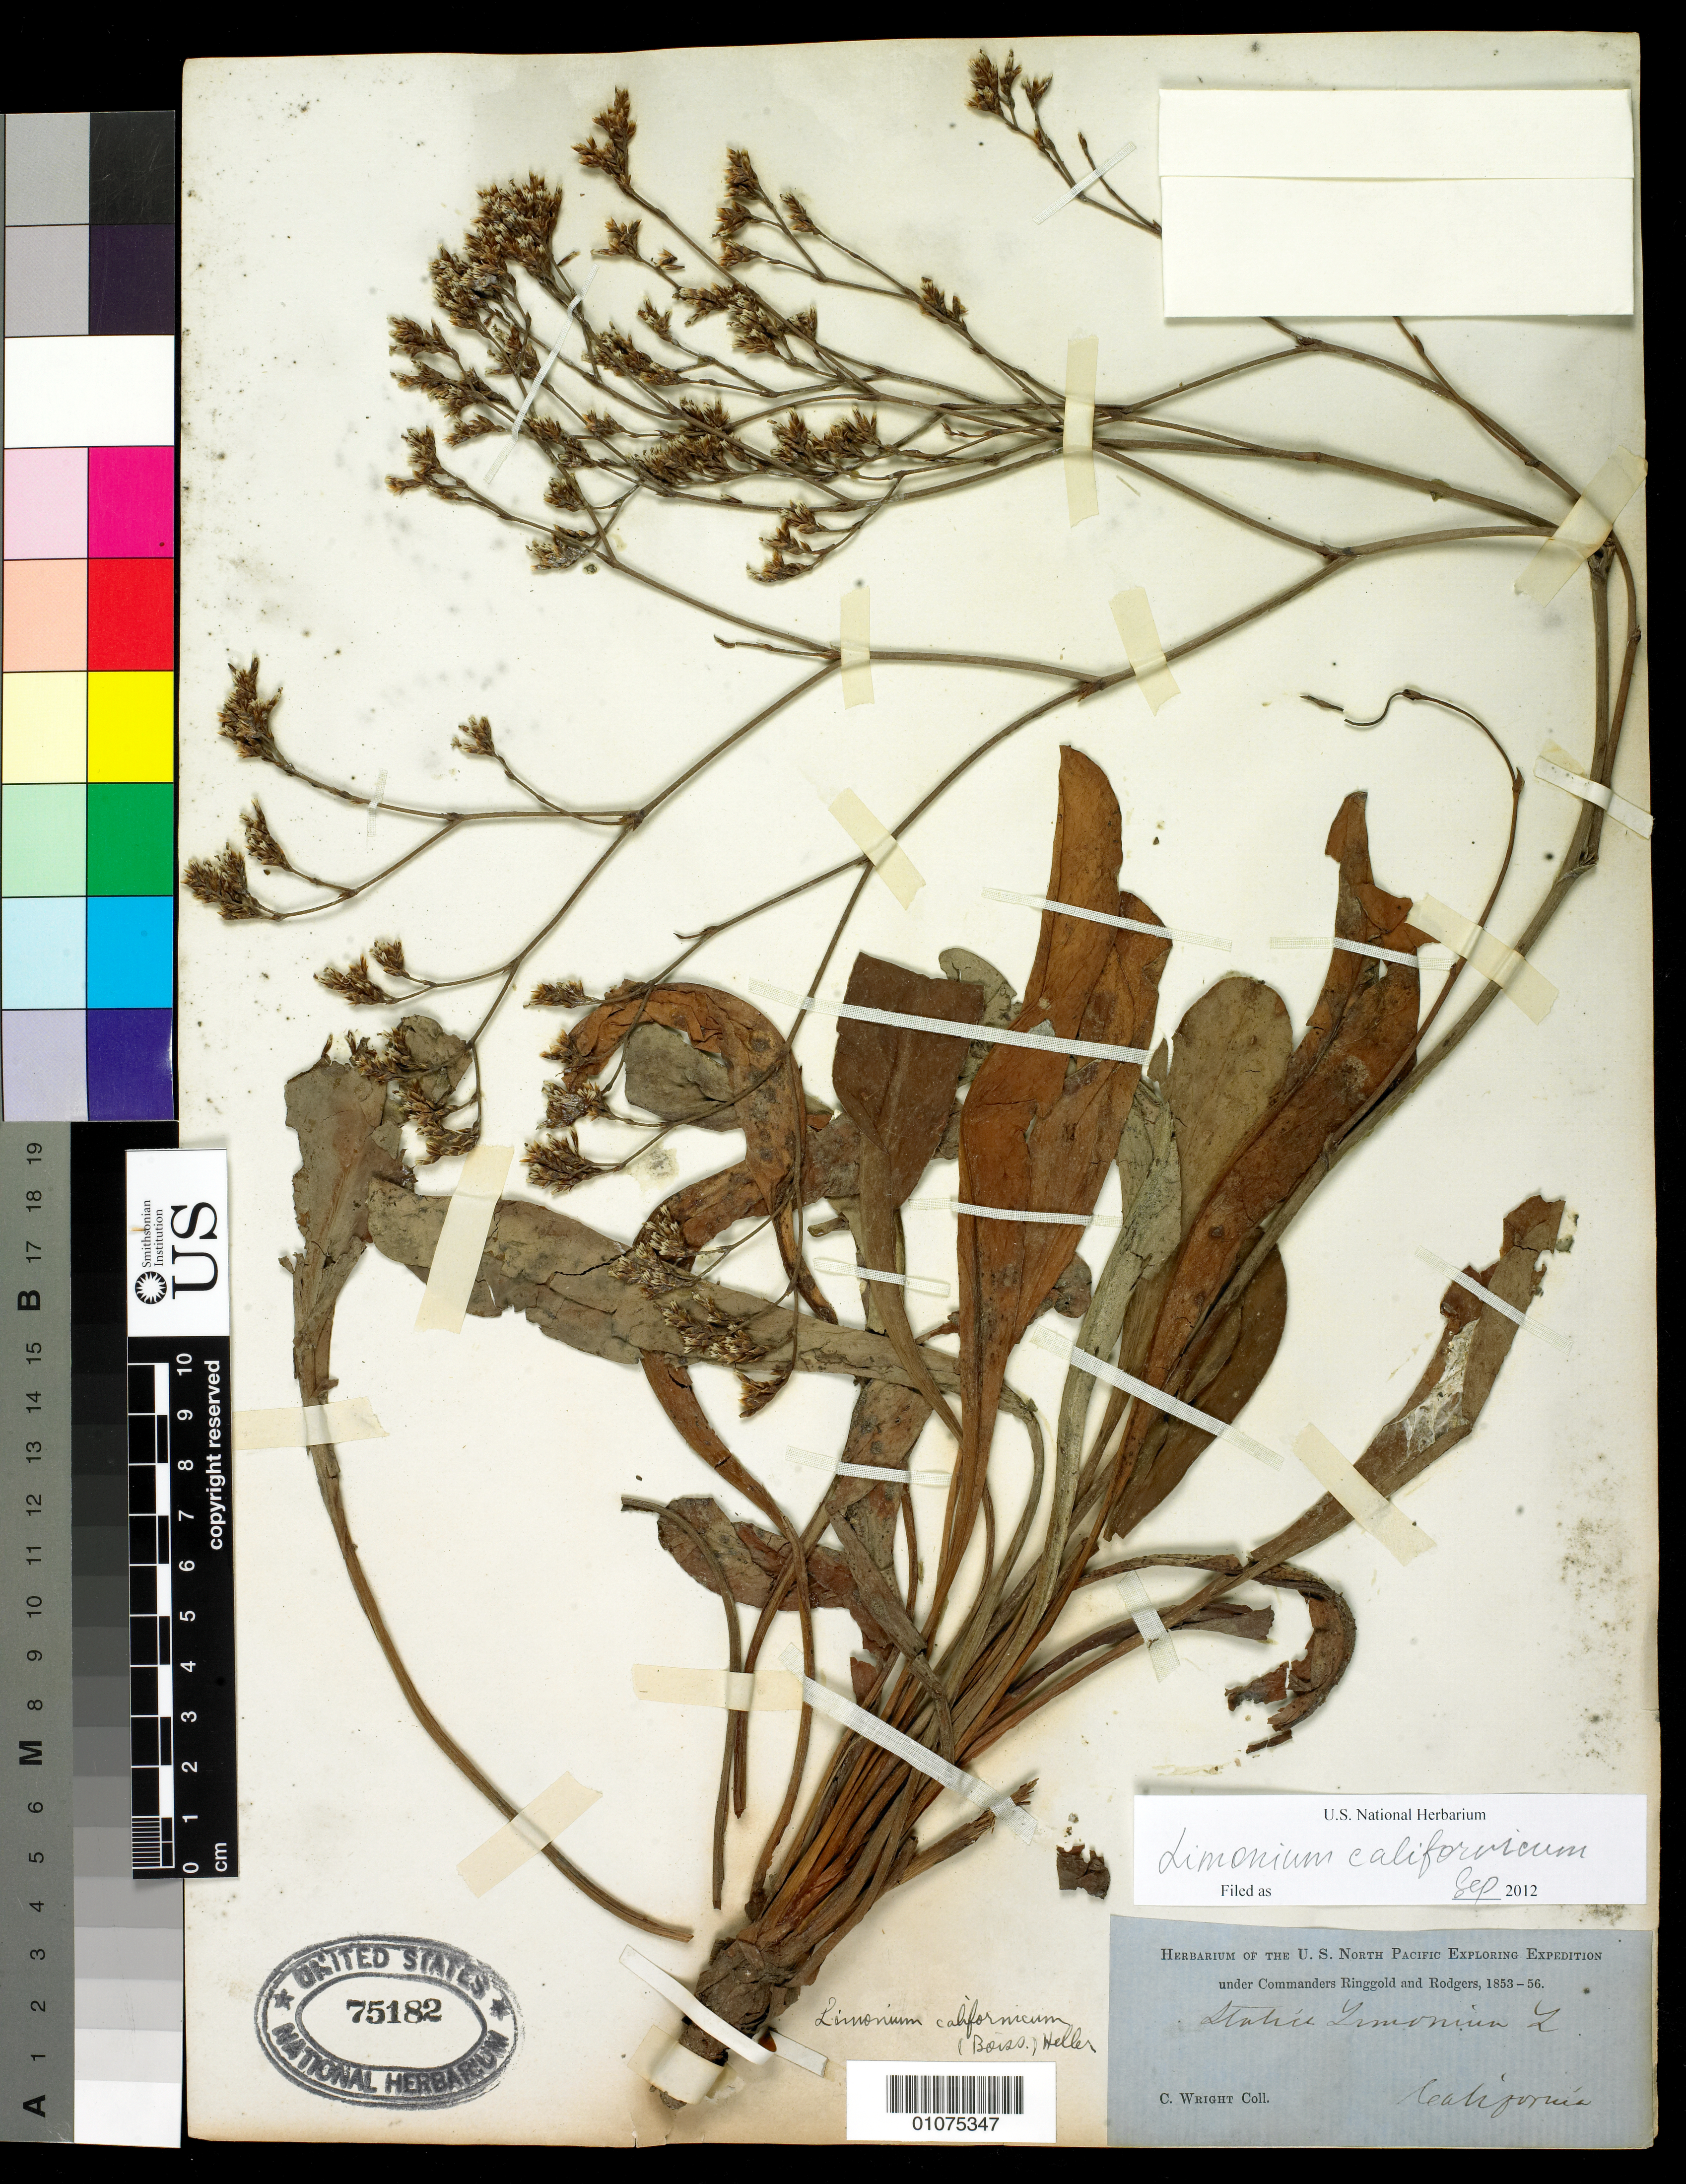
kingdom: Plantae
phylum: Tracheophyta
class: Magnoliopsida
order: Caryophyllales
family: Plumbaginaceae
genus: Limonium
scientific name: Limonium californicum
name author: (Boiss.) A. Heller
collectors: C. Wright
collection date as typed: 1853 to -- --- 1854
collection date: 1853/1854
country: United States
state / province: California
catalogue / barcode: US 75182